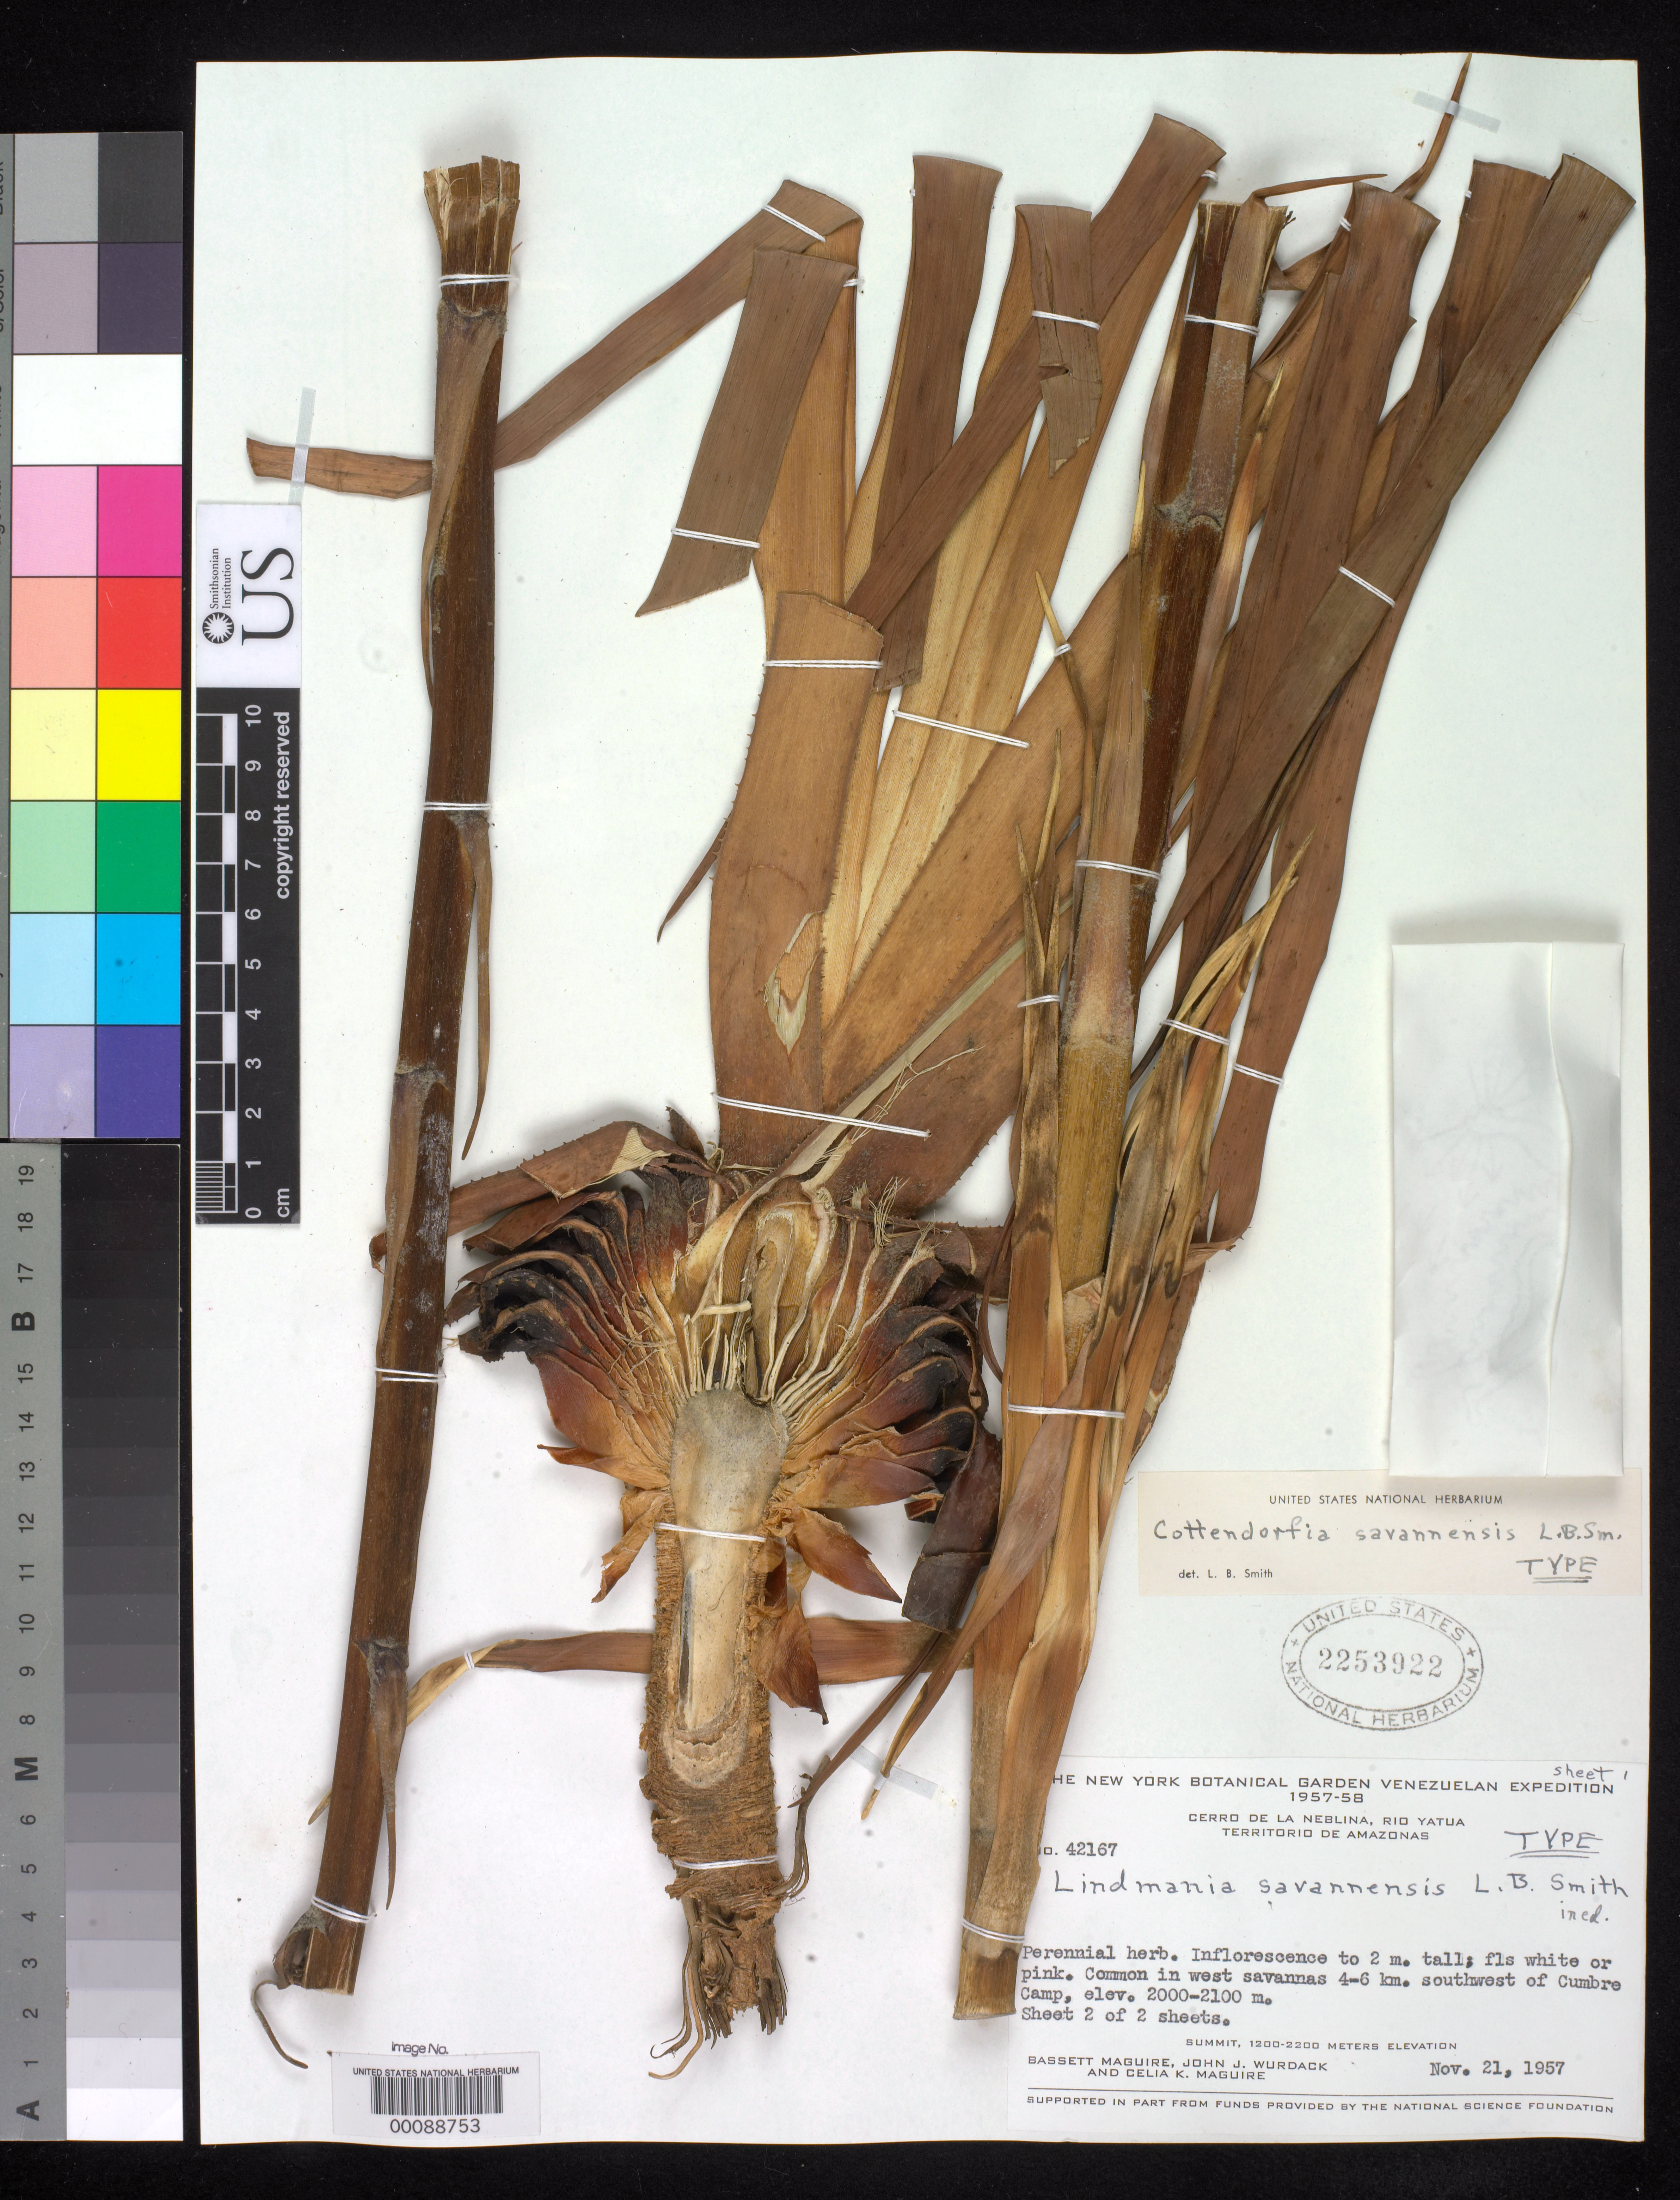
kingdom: Plantae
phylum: Tracheophyta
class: Liliopsida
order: Poales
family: Bromeliaceae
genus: Cottendorfia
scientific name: Cottendorfia savannensis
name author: L.B. Sm.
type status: Holotype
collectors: B. Maguire, J. J. Wurdack & C. K. Maguire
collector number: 42167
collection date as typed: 21 Nov 1957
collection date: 1957-11-21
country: Venezuela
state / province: Amazonas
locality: Cerro de La Neblina, Rio Yatua.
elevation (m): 2000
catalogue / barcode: US 2253922